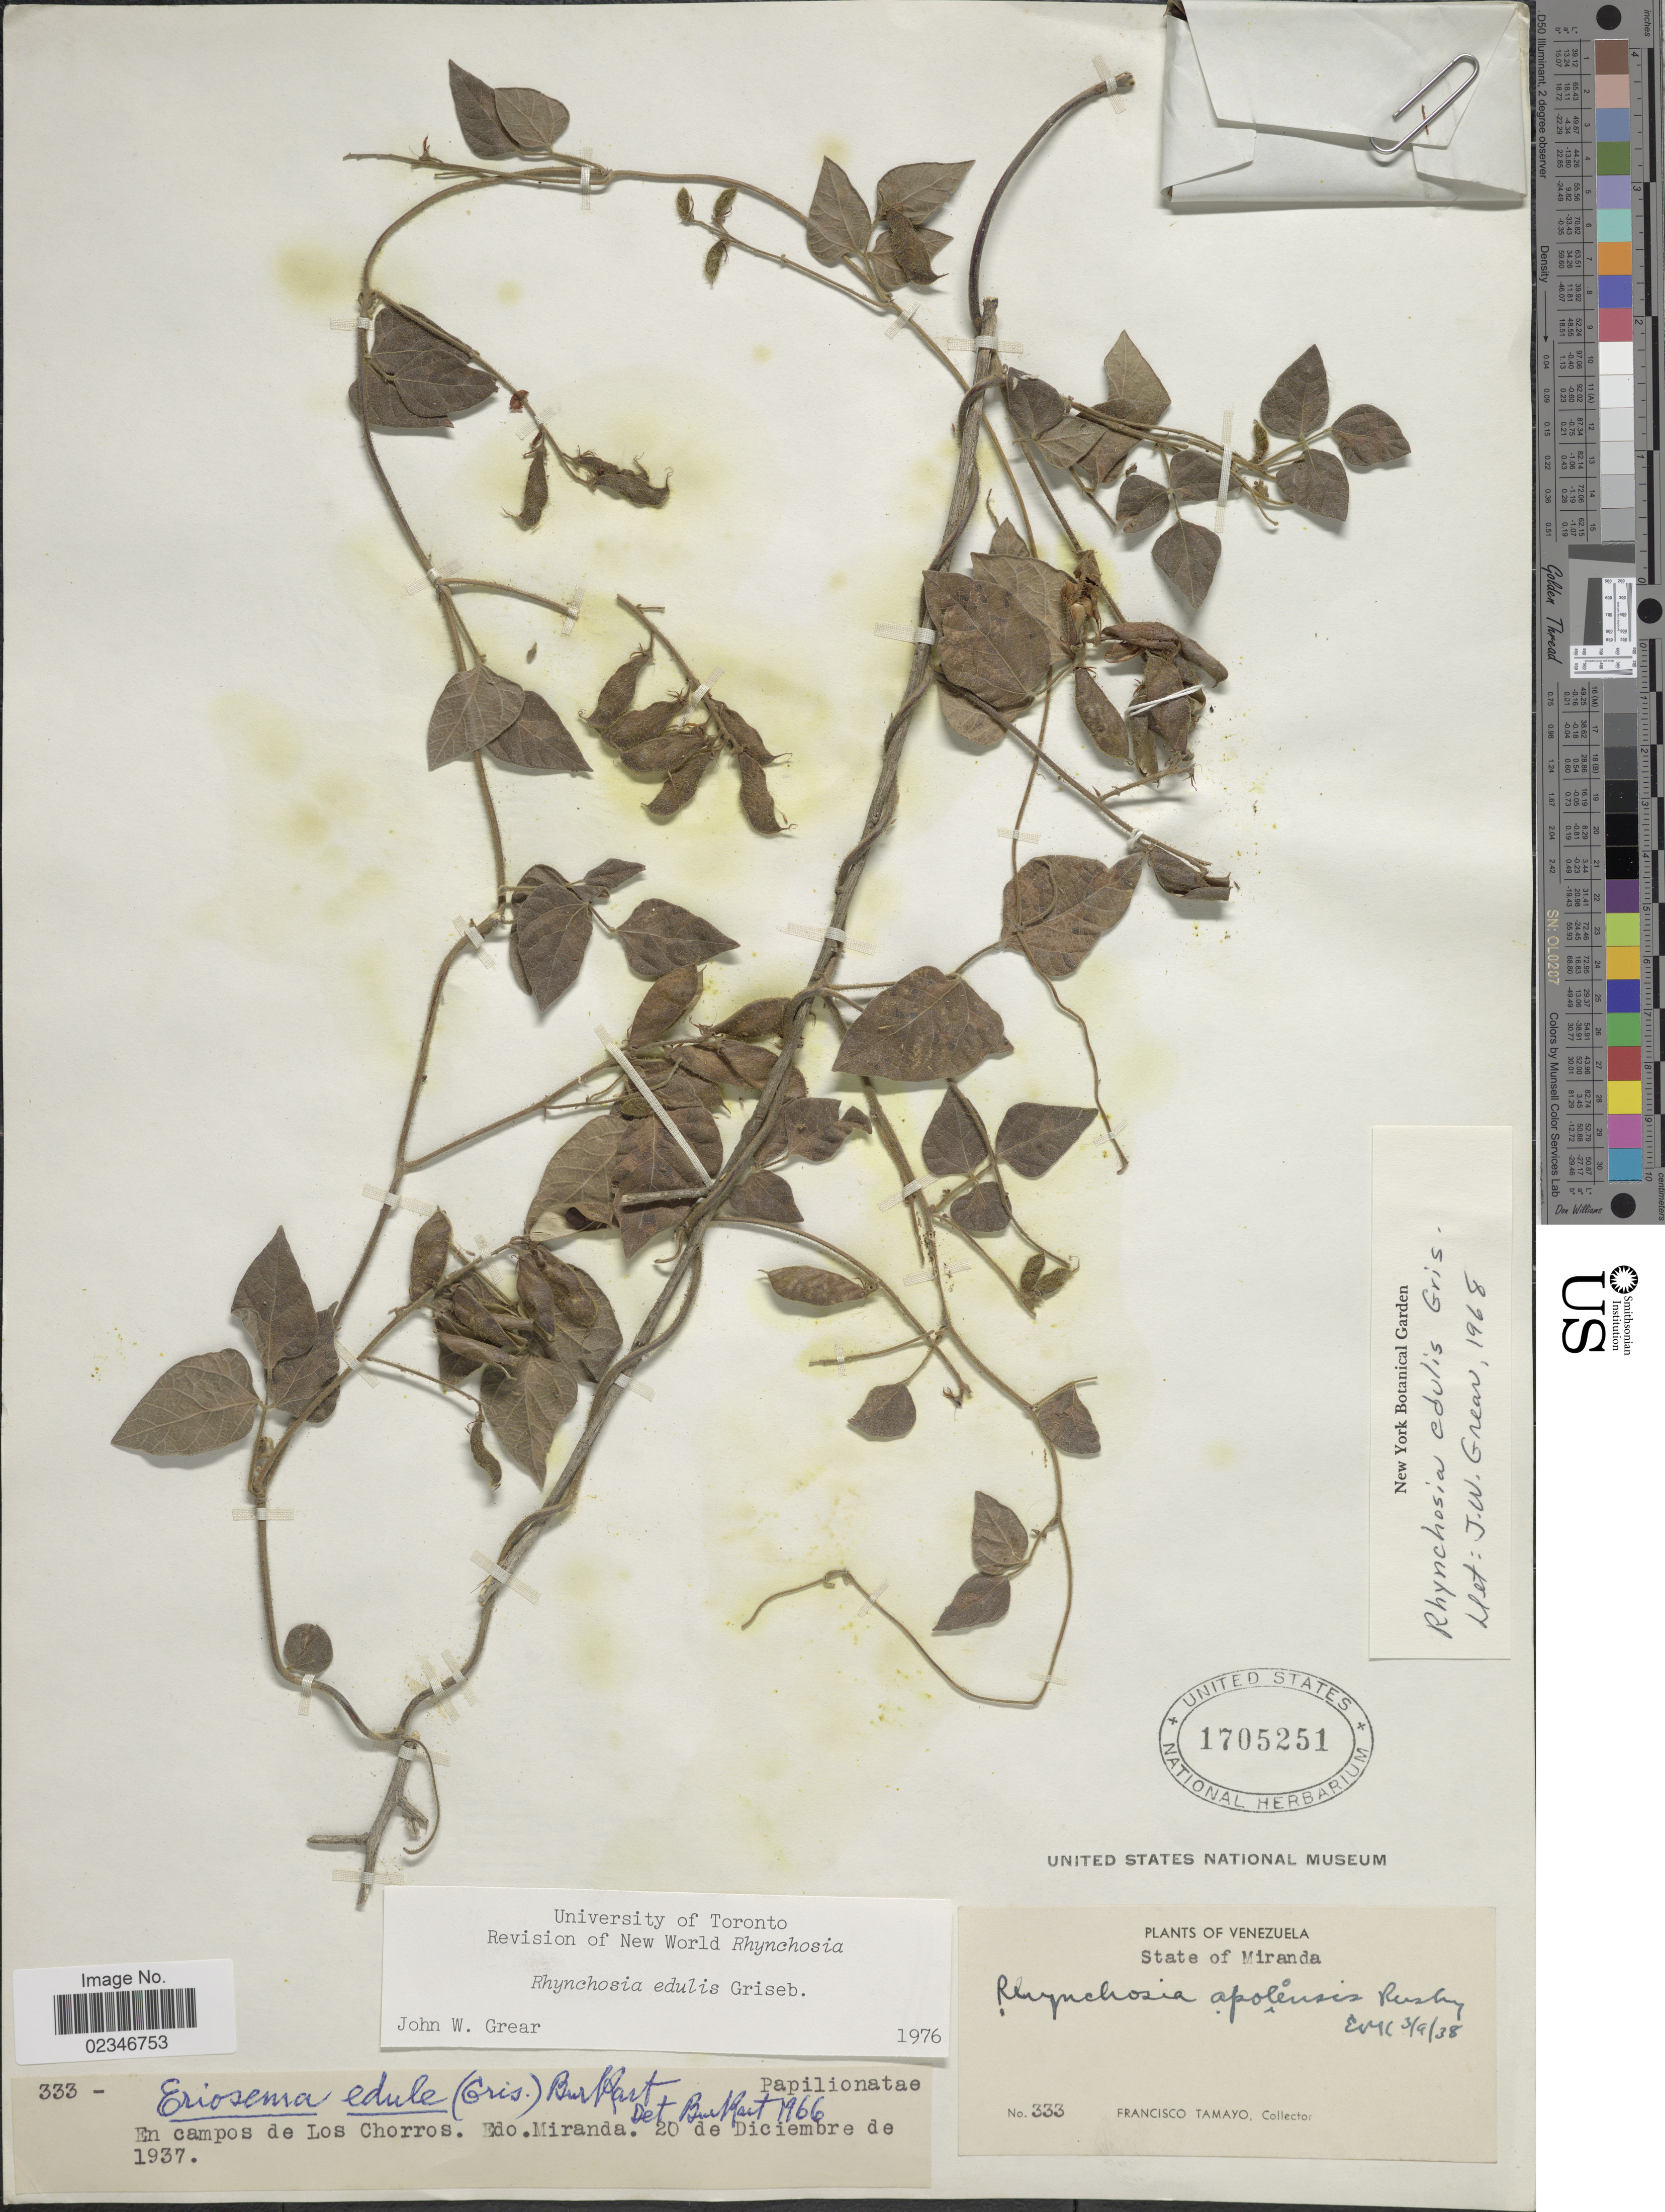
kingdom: Plantae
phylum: Tracheophyta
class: Magnoliopsida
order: Fabales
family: Fabaceae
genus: Rhynchosia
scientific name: Rhynchosia edulis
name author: Griseb.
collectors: F. Tamayo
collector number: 333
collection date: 1937-12-20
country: Venezuela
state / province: Miranda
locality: En campos de Los Chorros, Edo. Miranda.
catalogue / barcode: US 1705251